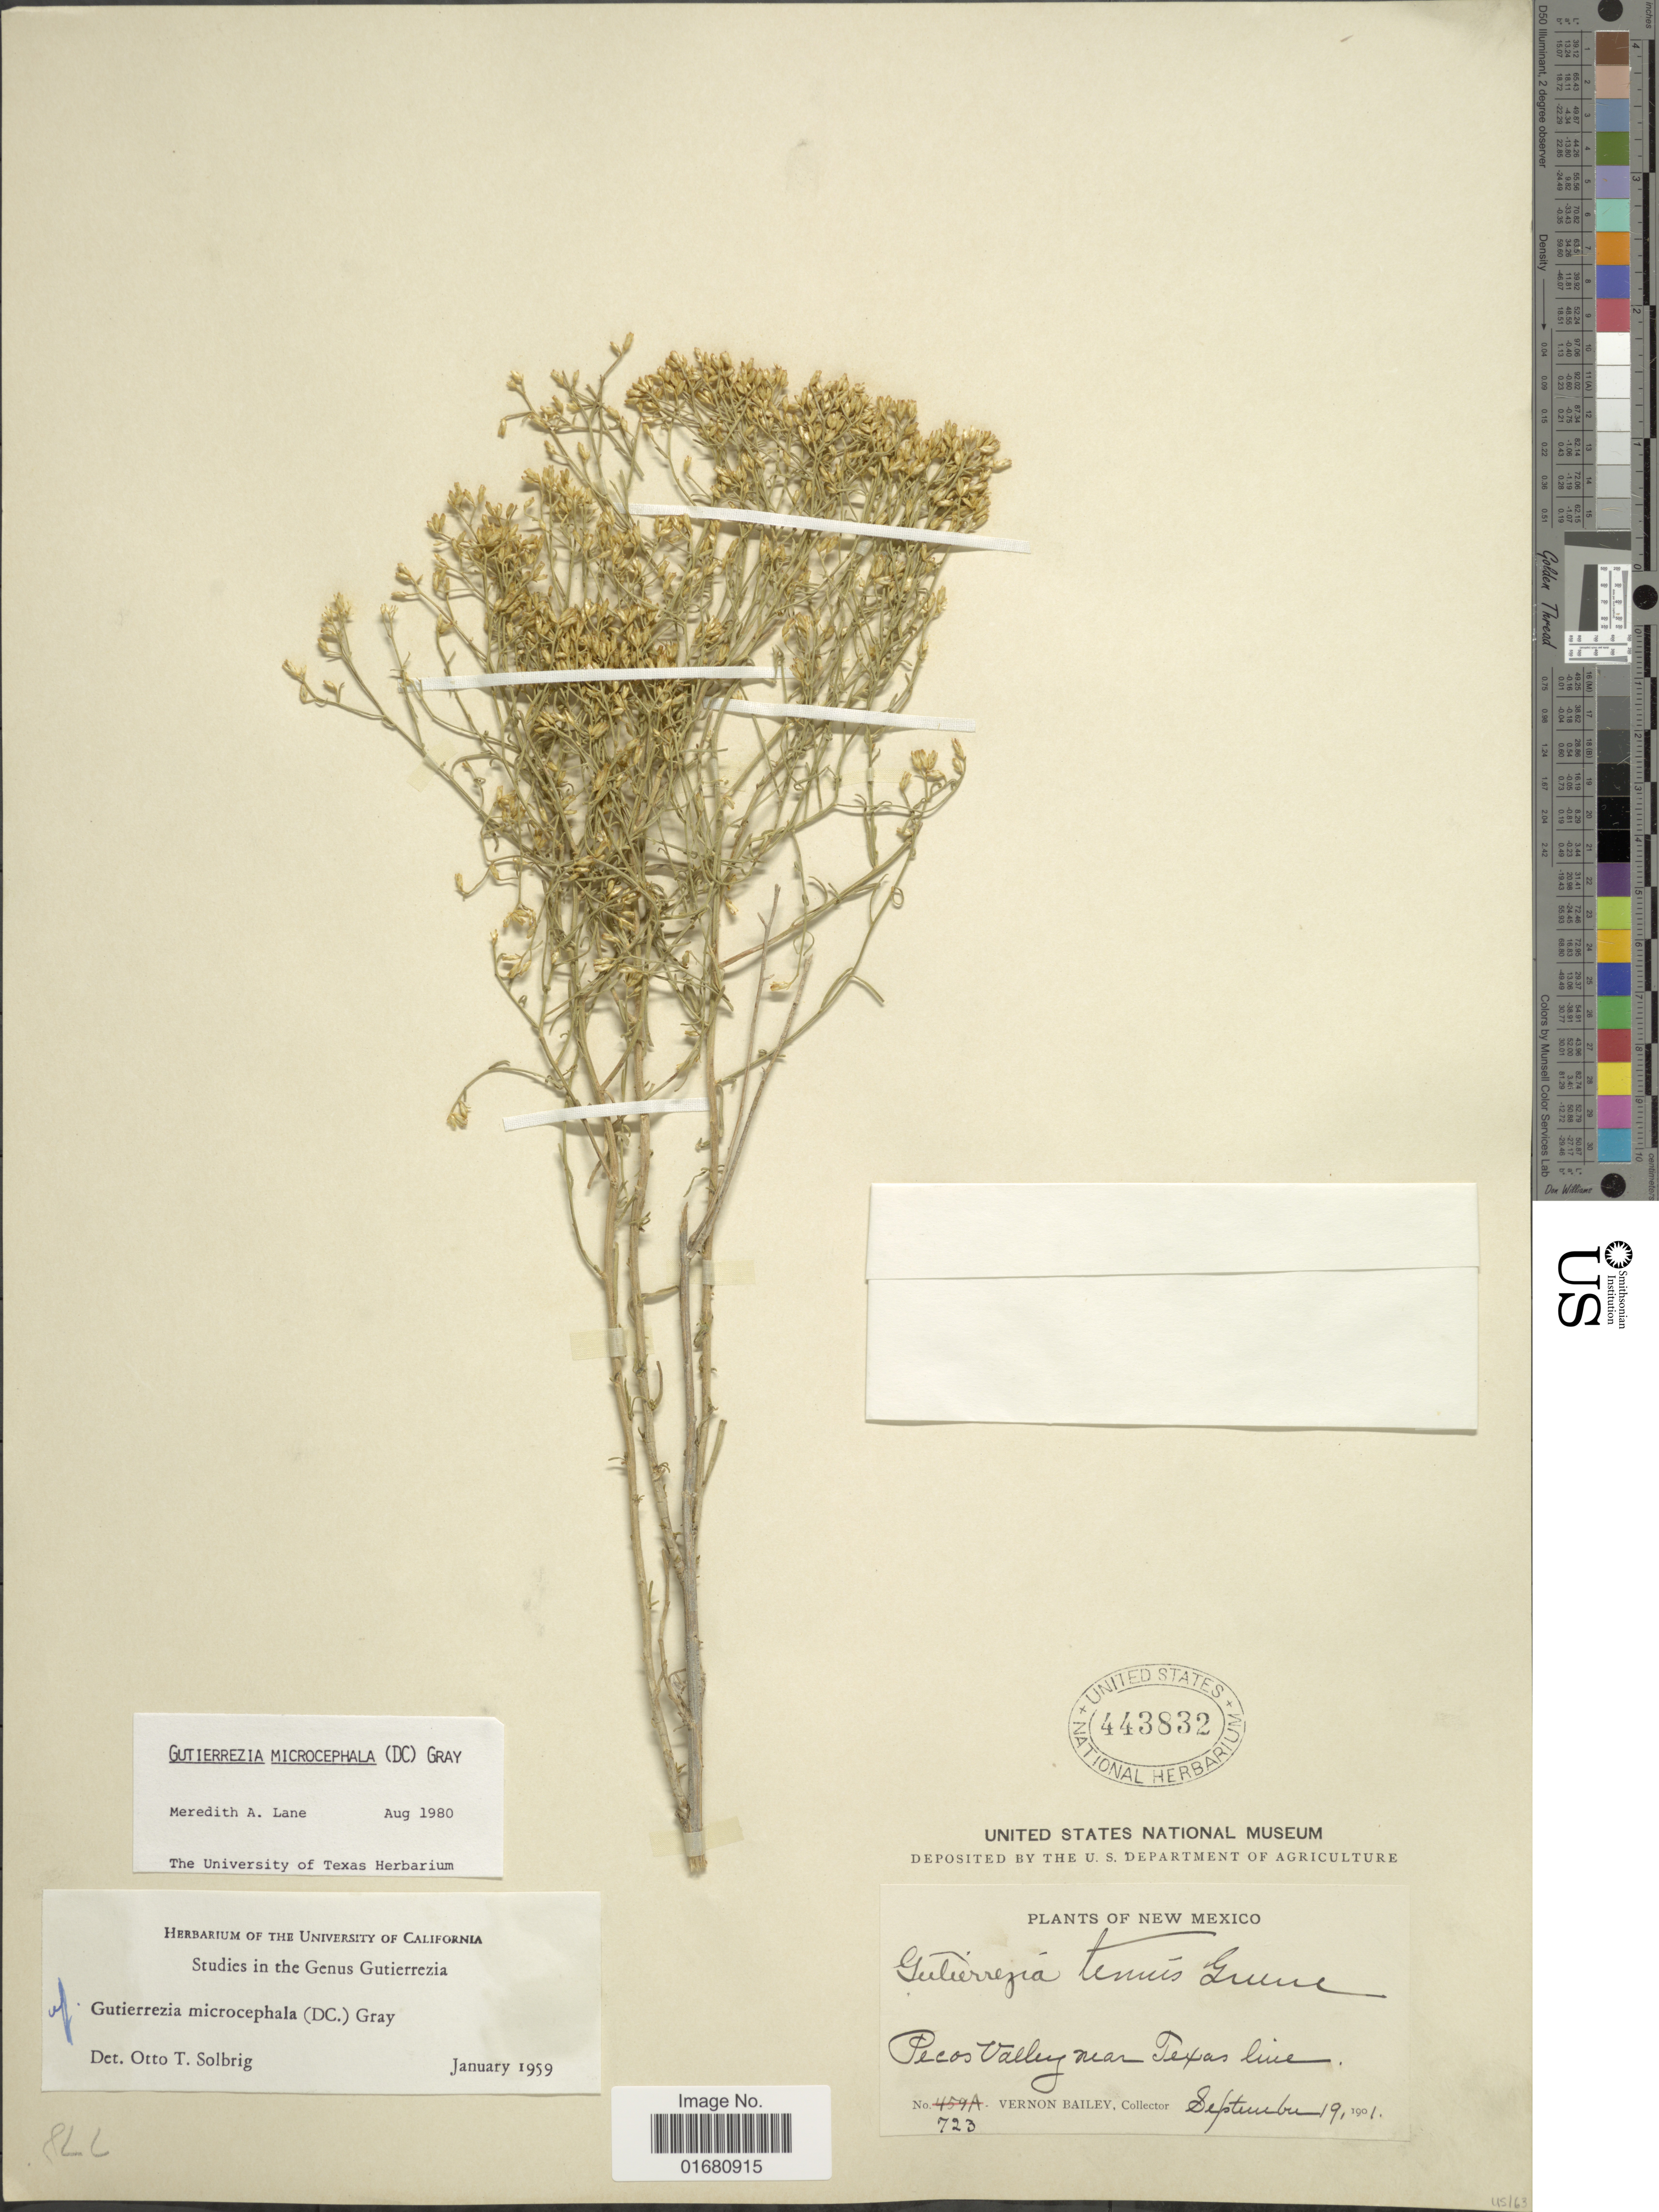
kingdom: Plantae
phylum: Tracheophyta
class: Magnoliopsida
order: Asterales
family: Asteraceae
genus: Gutierrezia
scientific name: Gutierrezia microcephala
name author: (DC.) A. Gray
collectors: V. O. Bailey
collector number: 723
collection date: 1901-09-19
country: United States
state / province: New Mexico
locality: Pecos Valley near Texas line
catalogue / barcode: US 443832